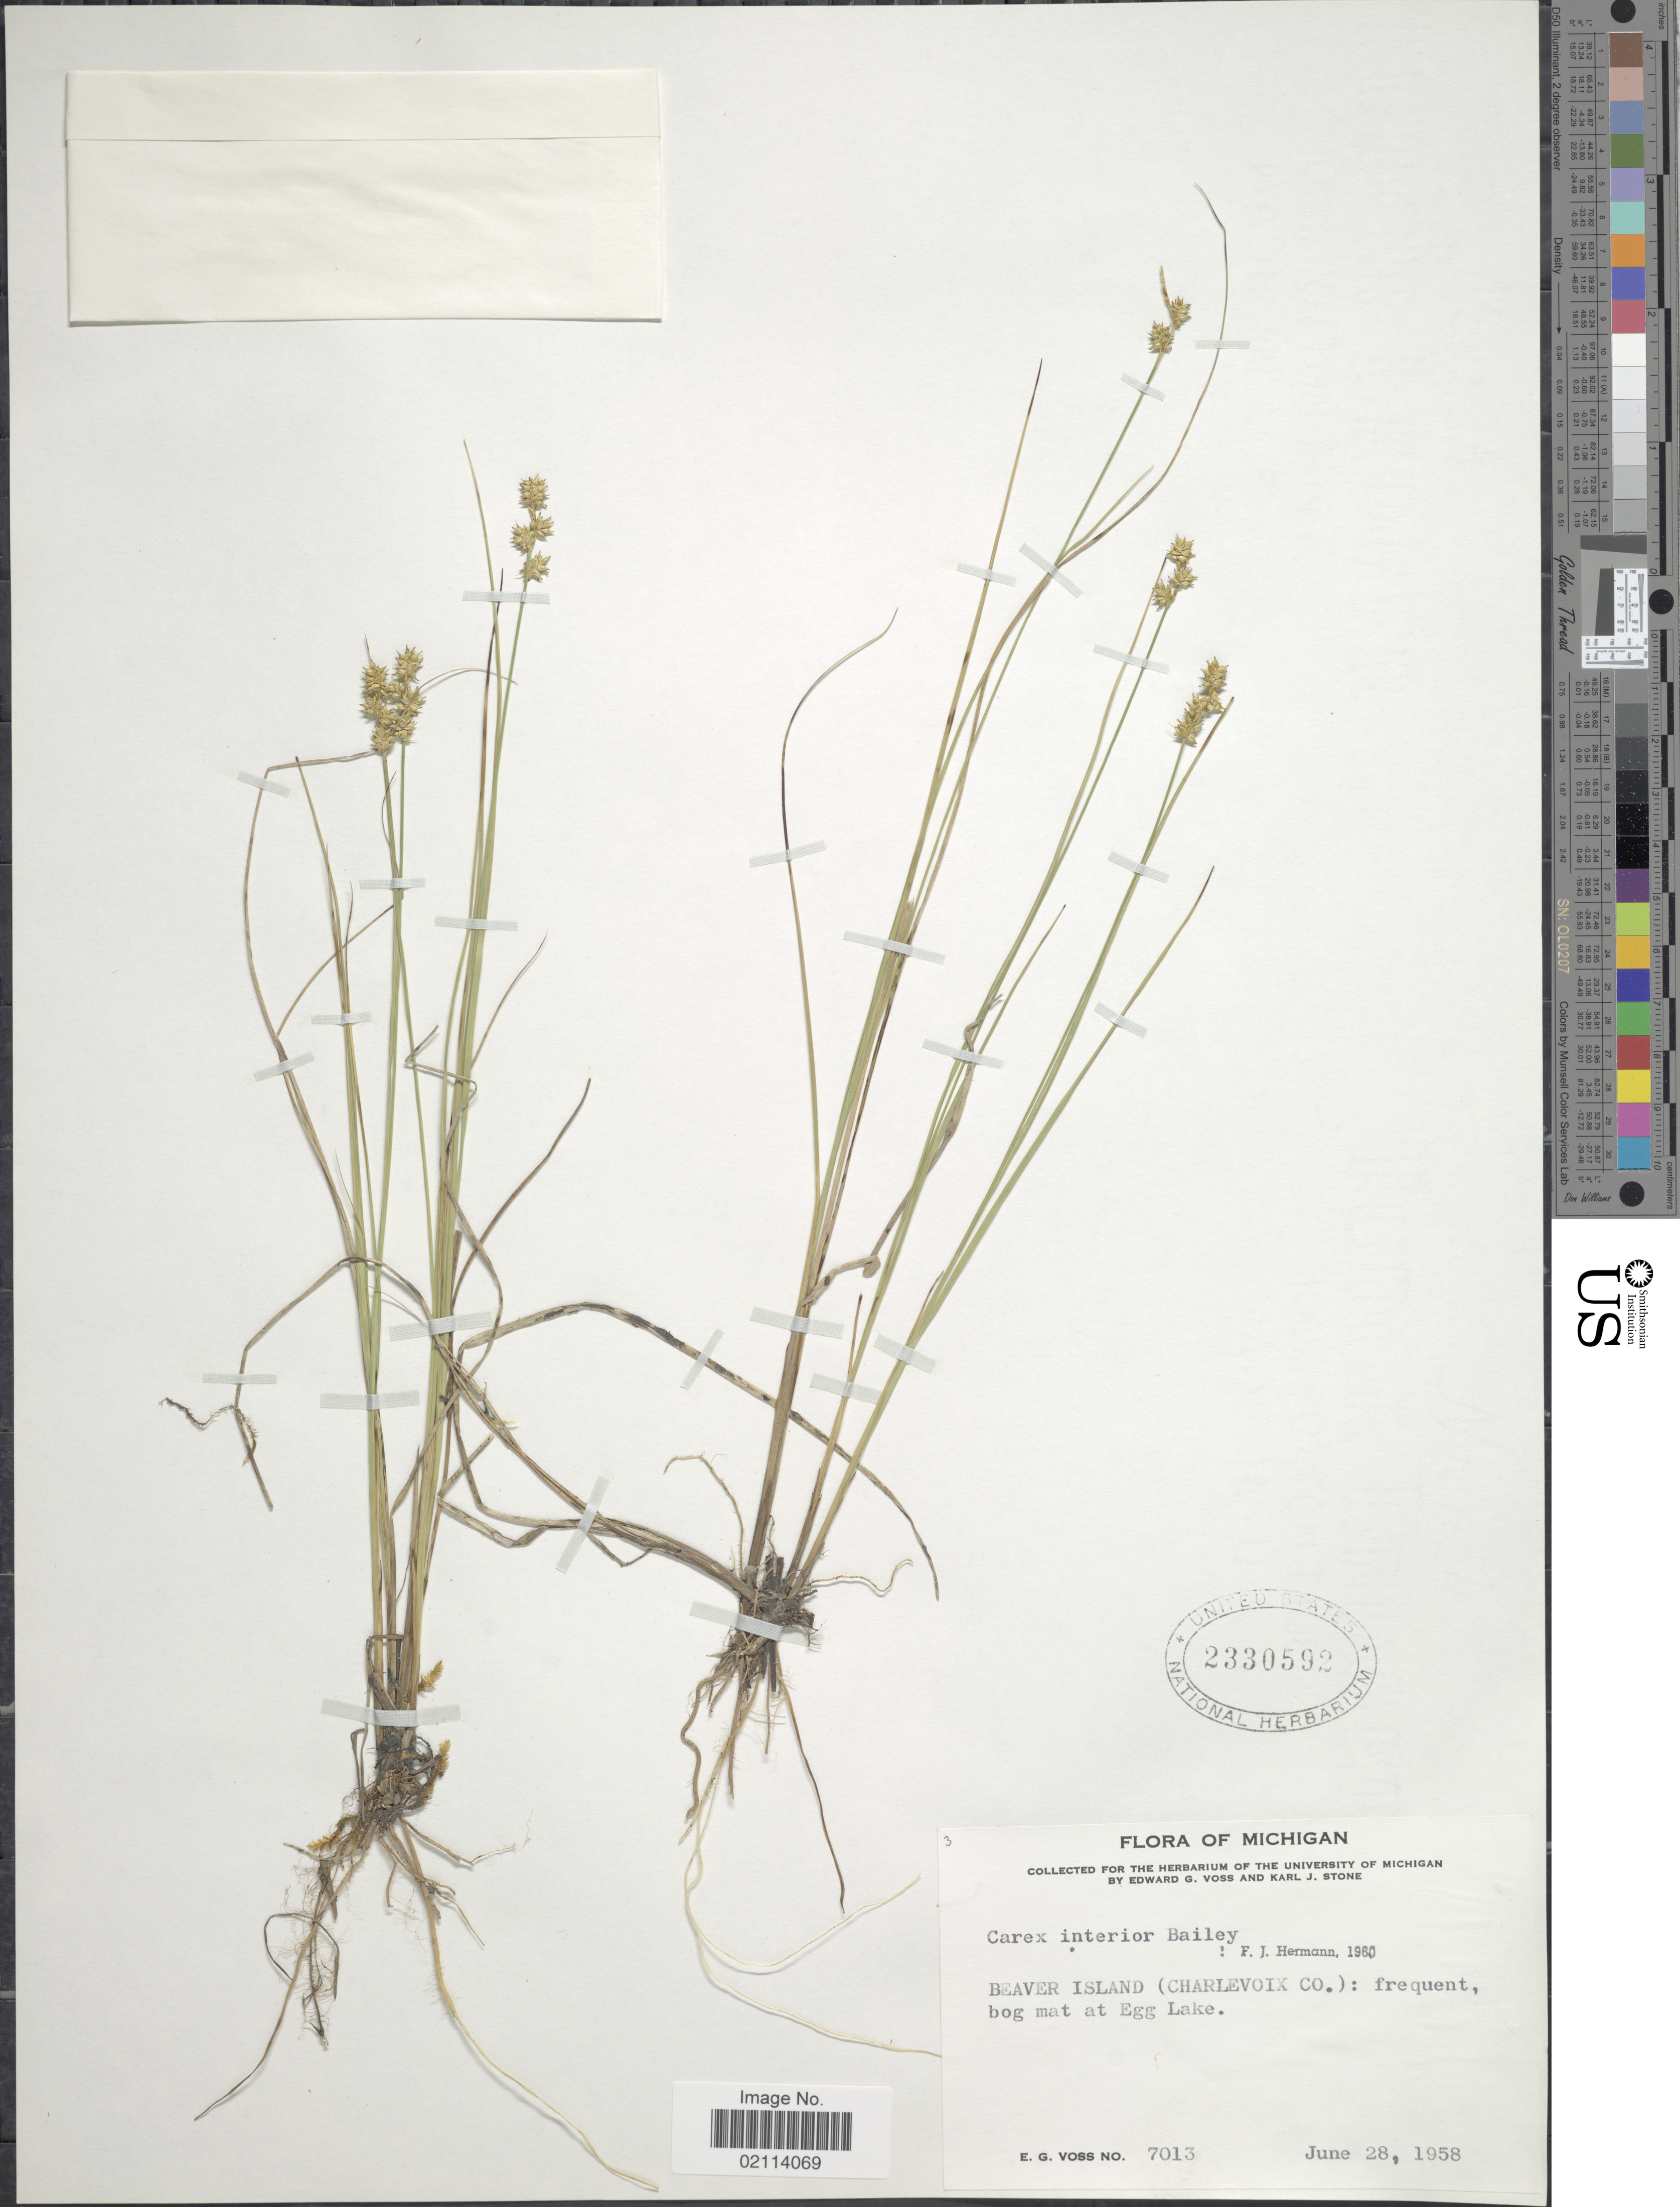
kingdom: Plantae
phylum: Tracheophyta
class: Liliopsida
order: Poales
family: Cyperaceae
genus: Carex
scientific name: Carex interior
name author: L.H. Bailey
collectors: E. G. Voss & K. J. Stone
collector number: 7013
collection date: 1958-06-28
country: United States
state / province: Michigan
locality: Beaver Island (Charlevoix Co.); frequent, bog mat at Egg Lake.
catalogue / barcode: US 2330592